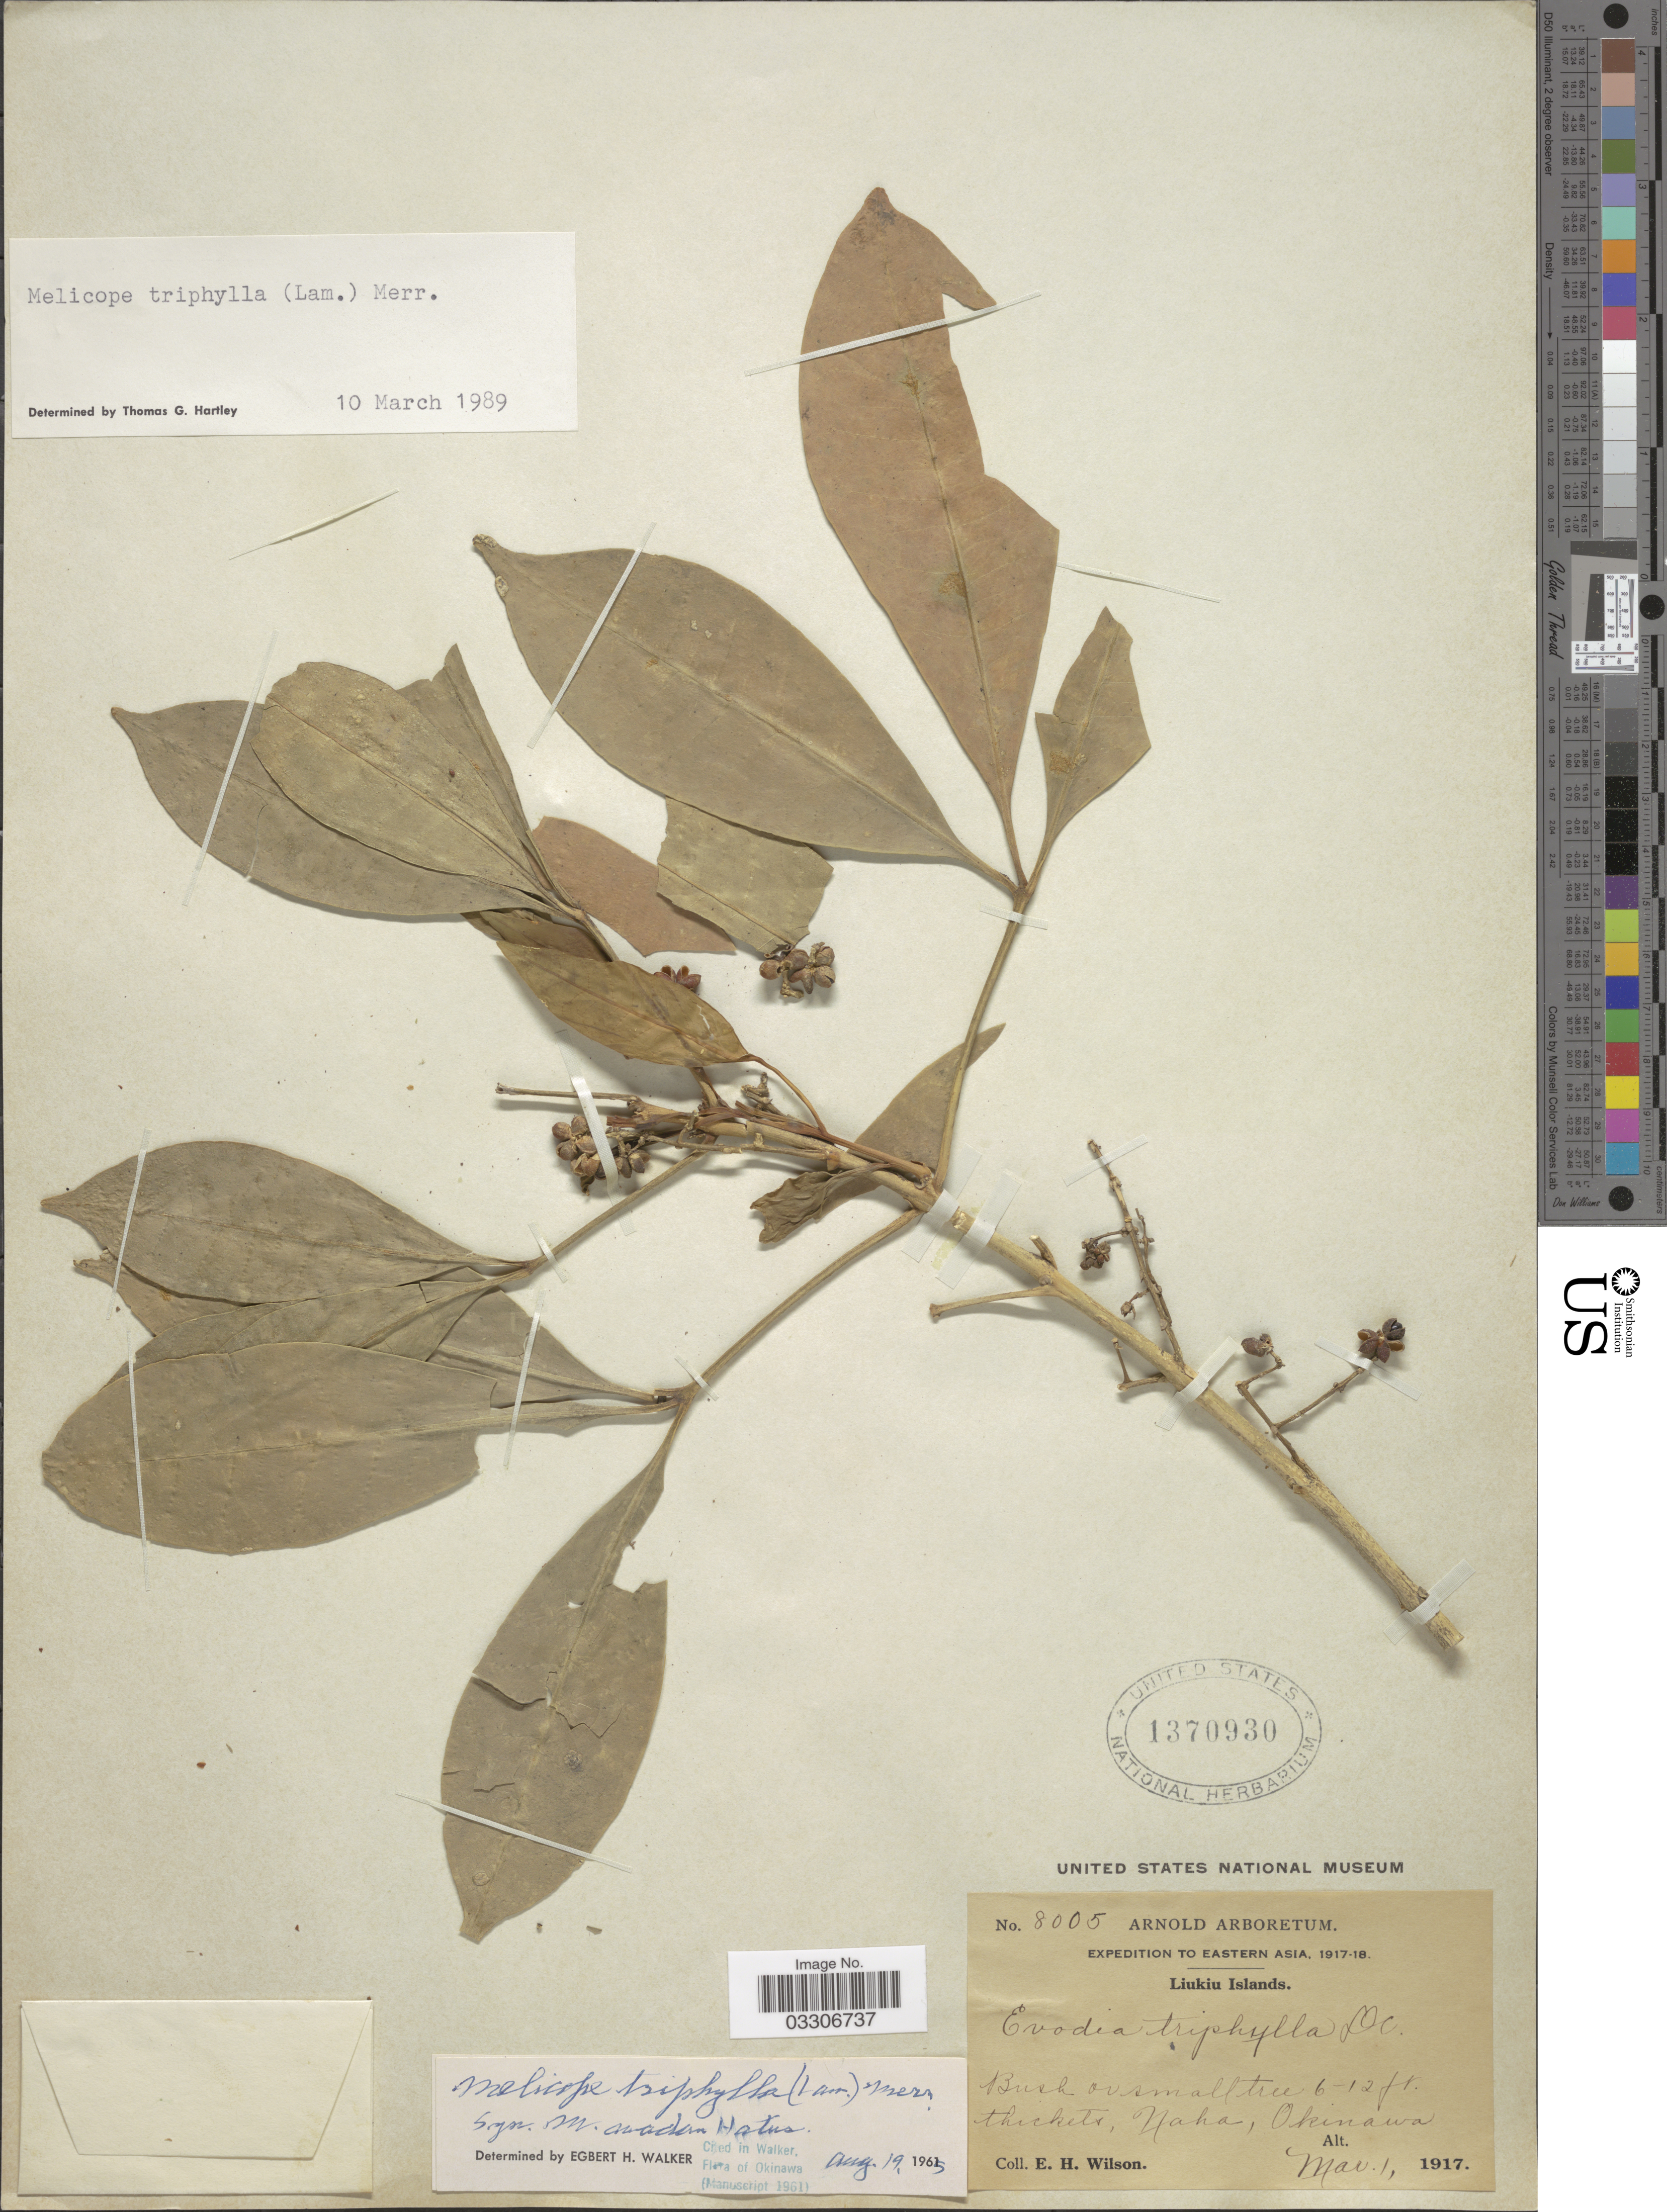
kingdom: Plantae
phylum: Tracheophyta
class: Magnoliopsida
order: Sapindales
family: Rutaceae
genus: Melicope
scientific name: Melicope triphylla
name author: (Lam.) Merr.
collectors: E. Wilson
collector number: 8005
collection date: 1917-03-01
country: Japan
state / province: Okinawa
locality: Liukiu Islands. Naha, Okinawa.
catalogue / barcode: US 1370930